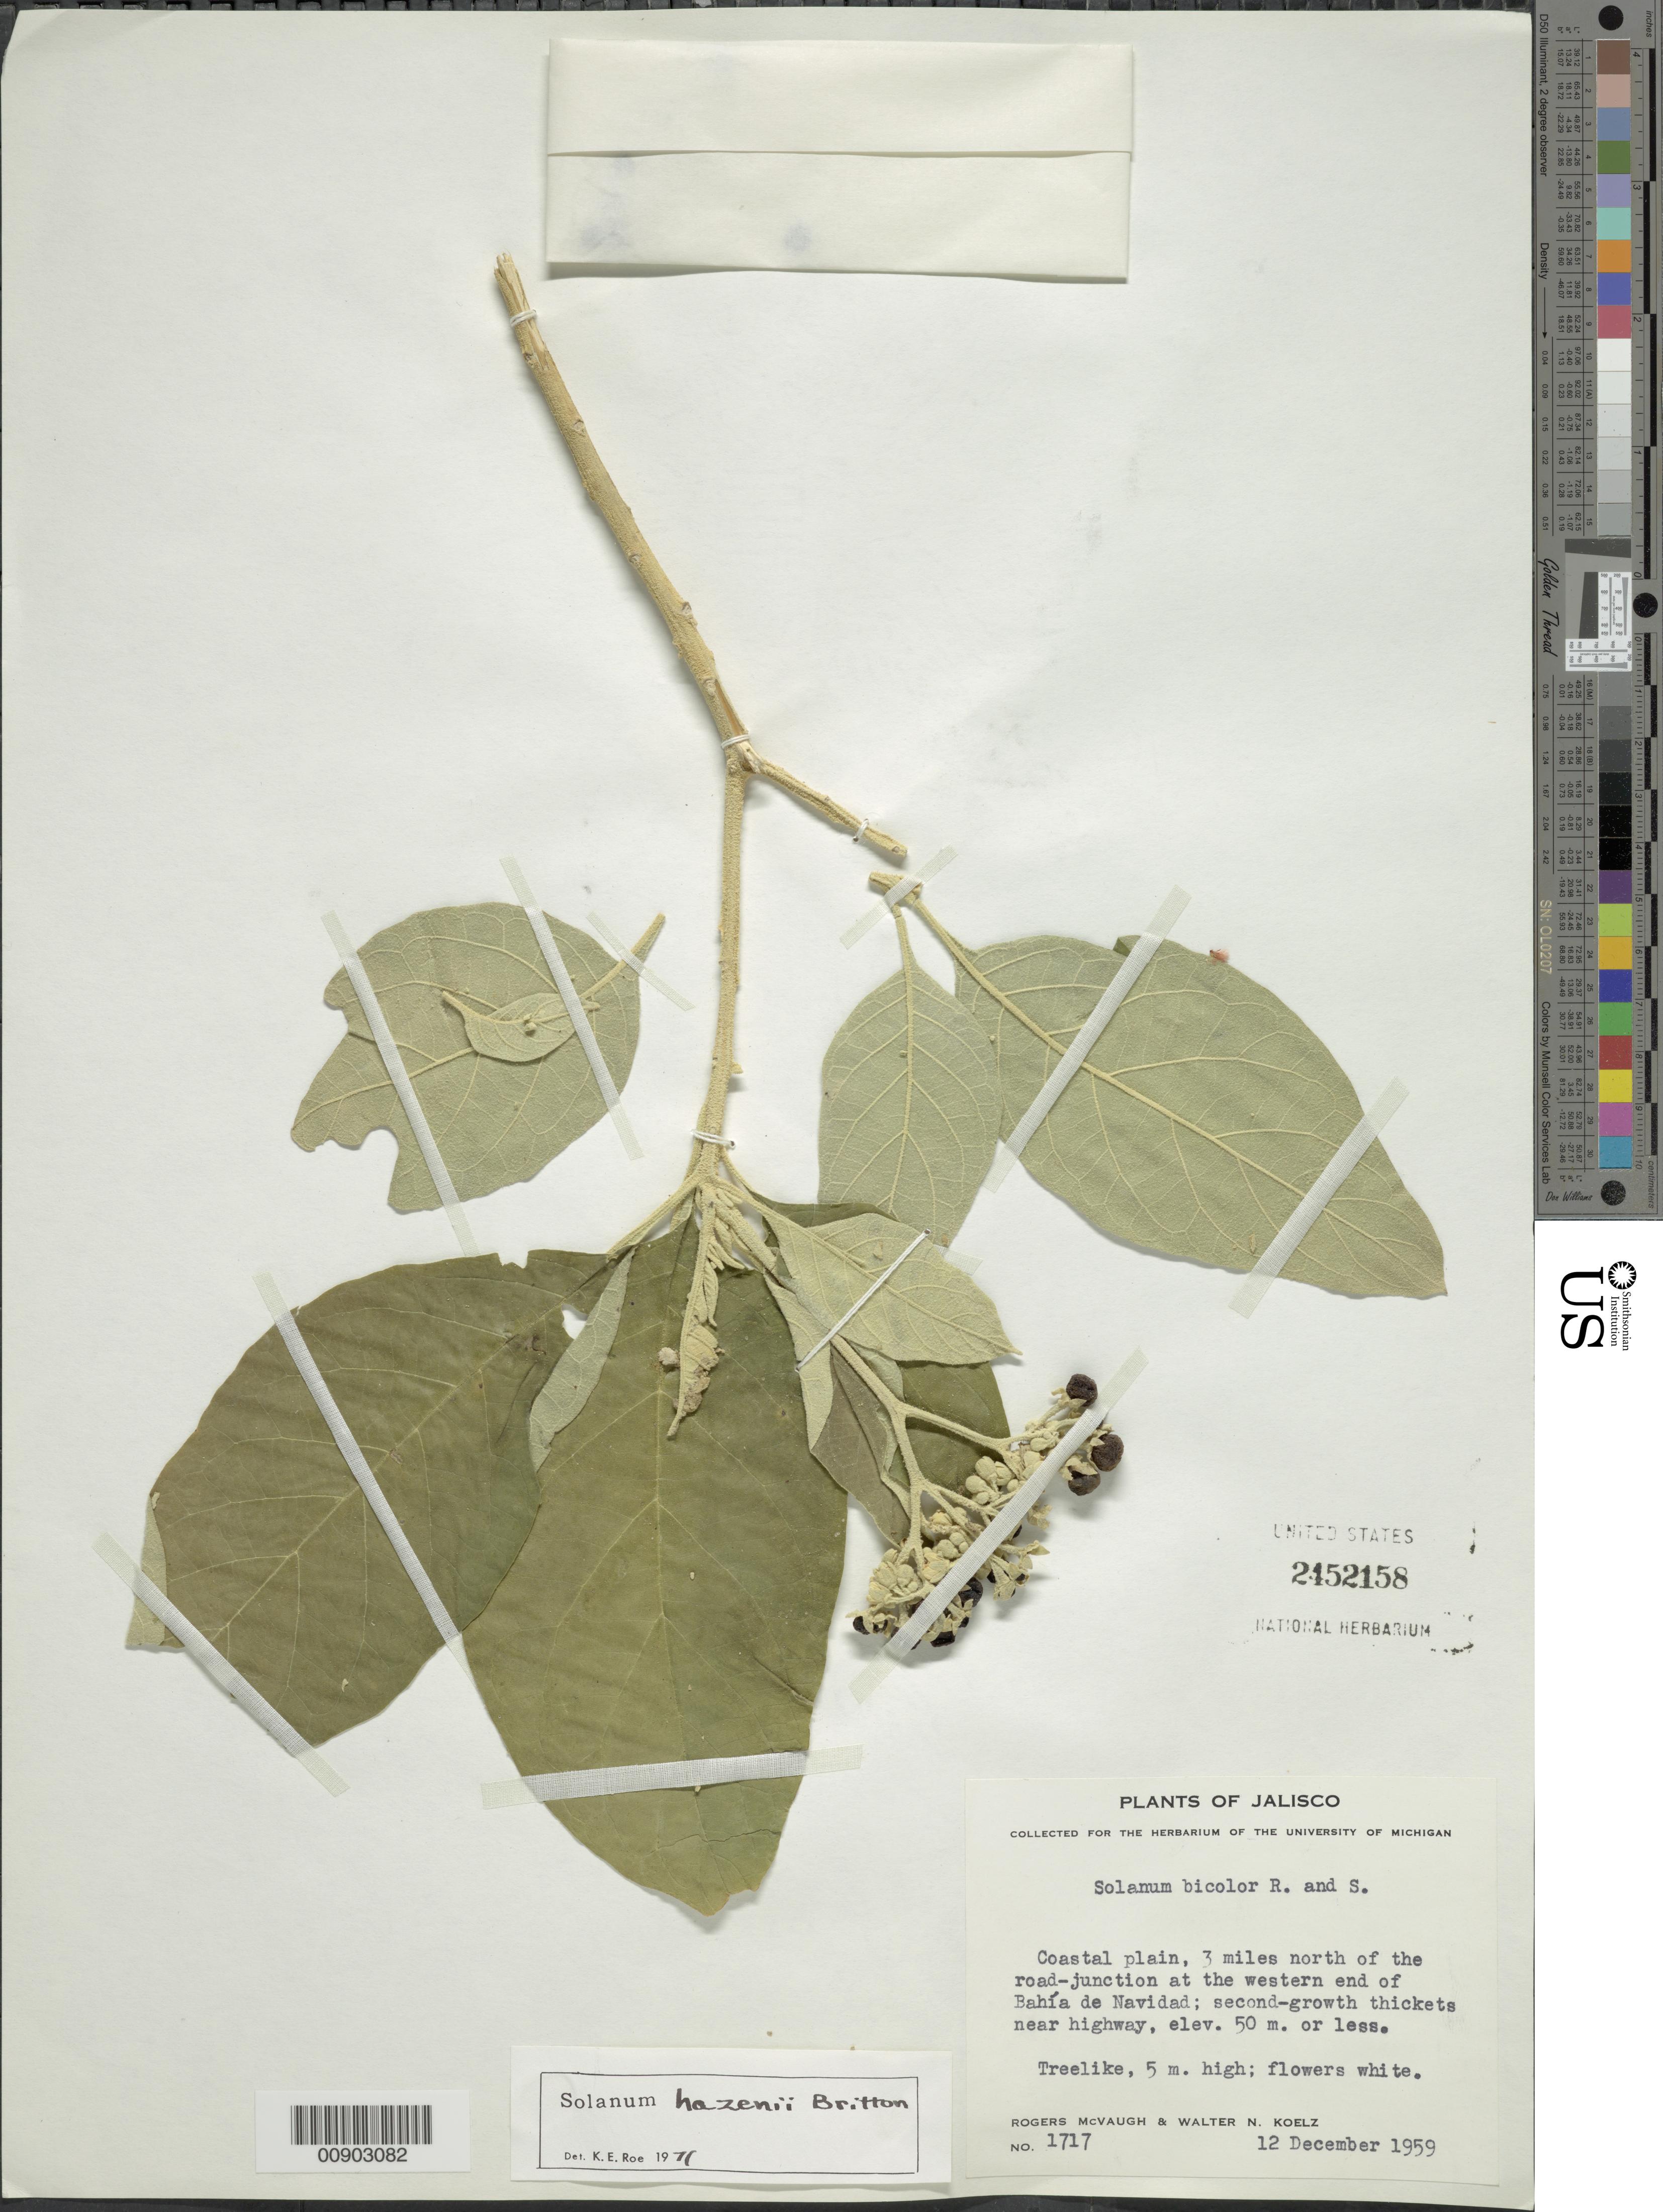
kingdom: Plantae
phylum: Tracheophyta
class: Magnoliopsida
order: Solanales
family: Solanaceae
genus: Solanum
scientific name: Solanum hazenii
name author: Britton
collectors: R. McVaugh & W. N. Koelz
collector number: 1717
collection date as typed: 12 Dec 1959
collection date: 1959-12-12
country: Mexico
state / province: Jalisco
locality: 3 miles north of the road-junction at the western end of Bahía de Navidad, Jalisco.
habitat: Coastal plain. Second-growth thickets near highway.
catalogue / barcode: US 2452158